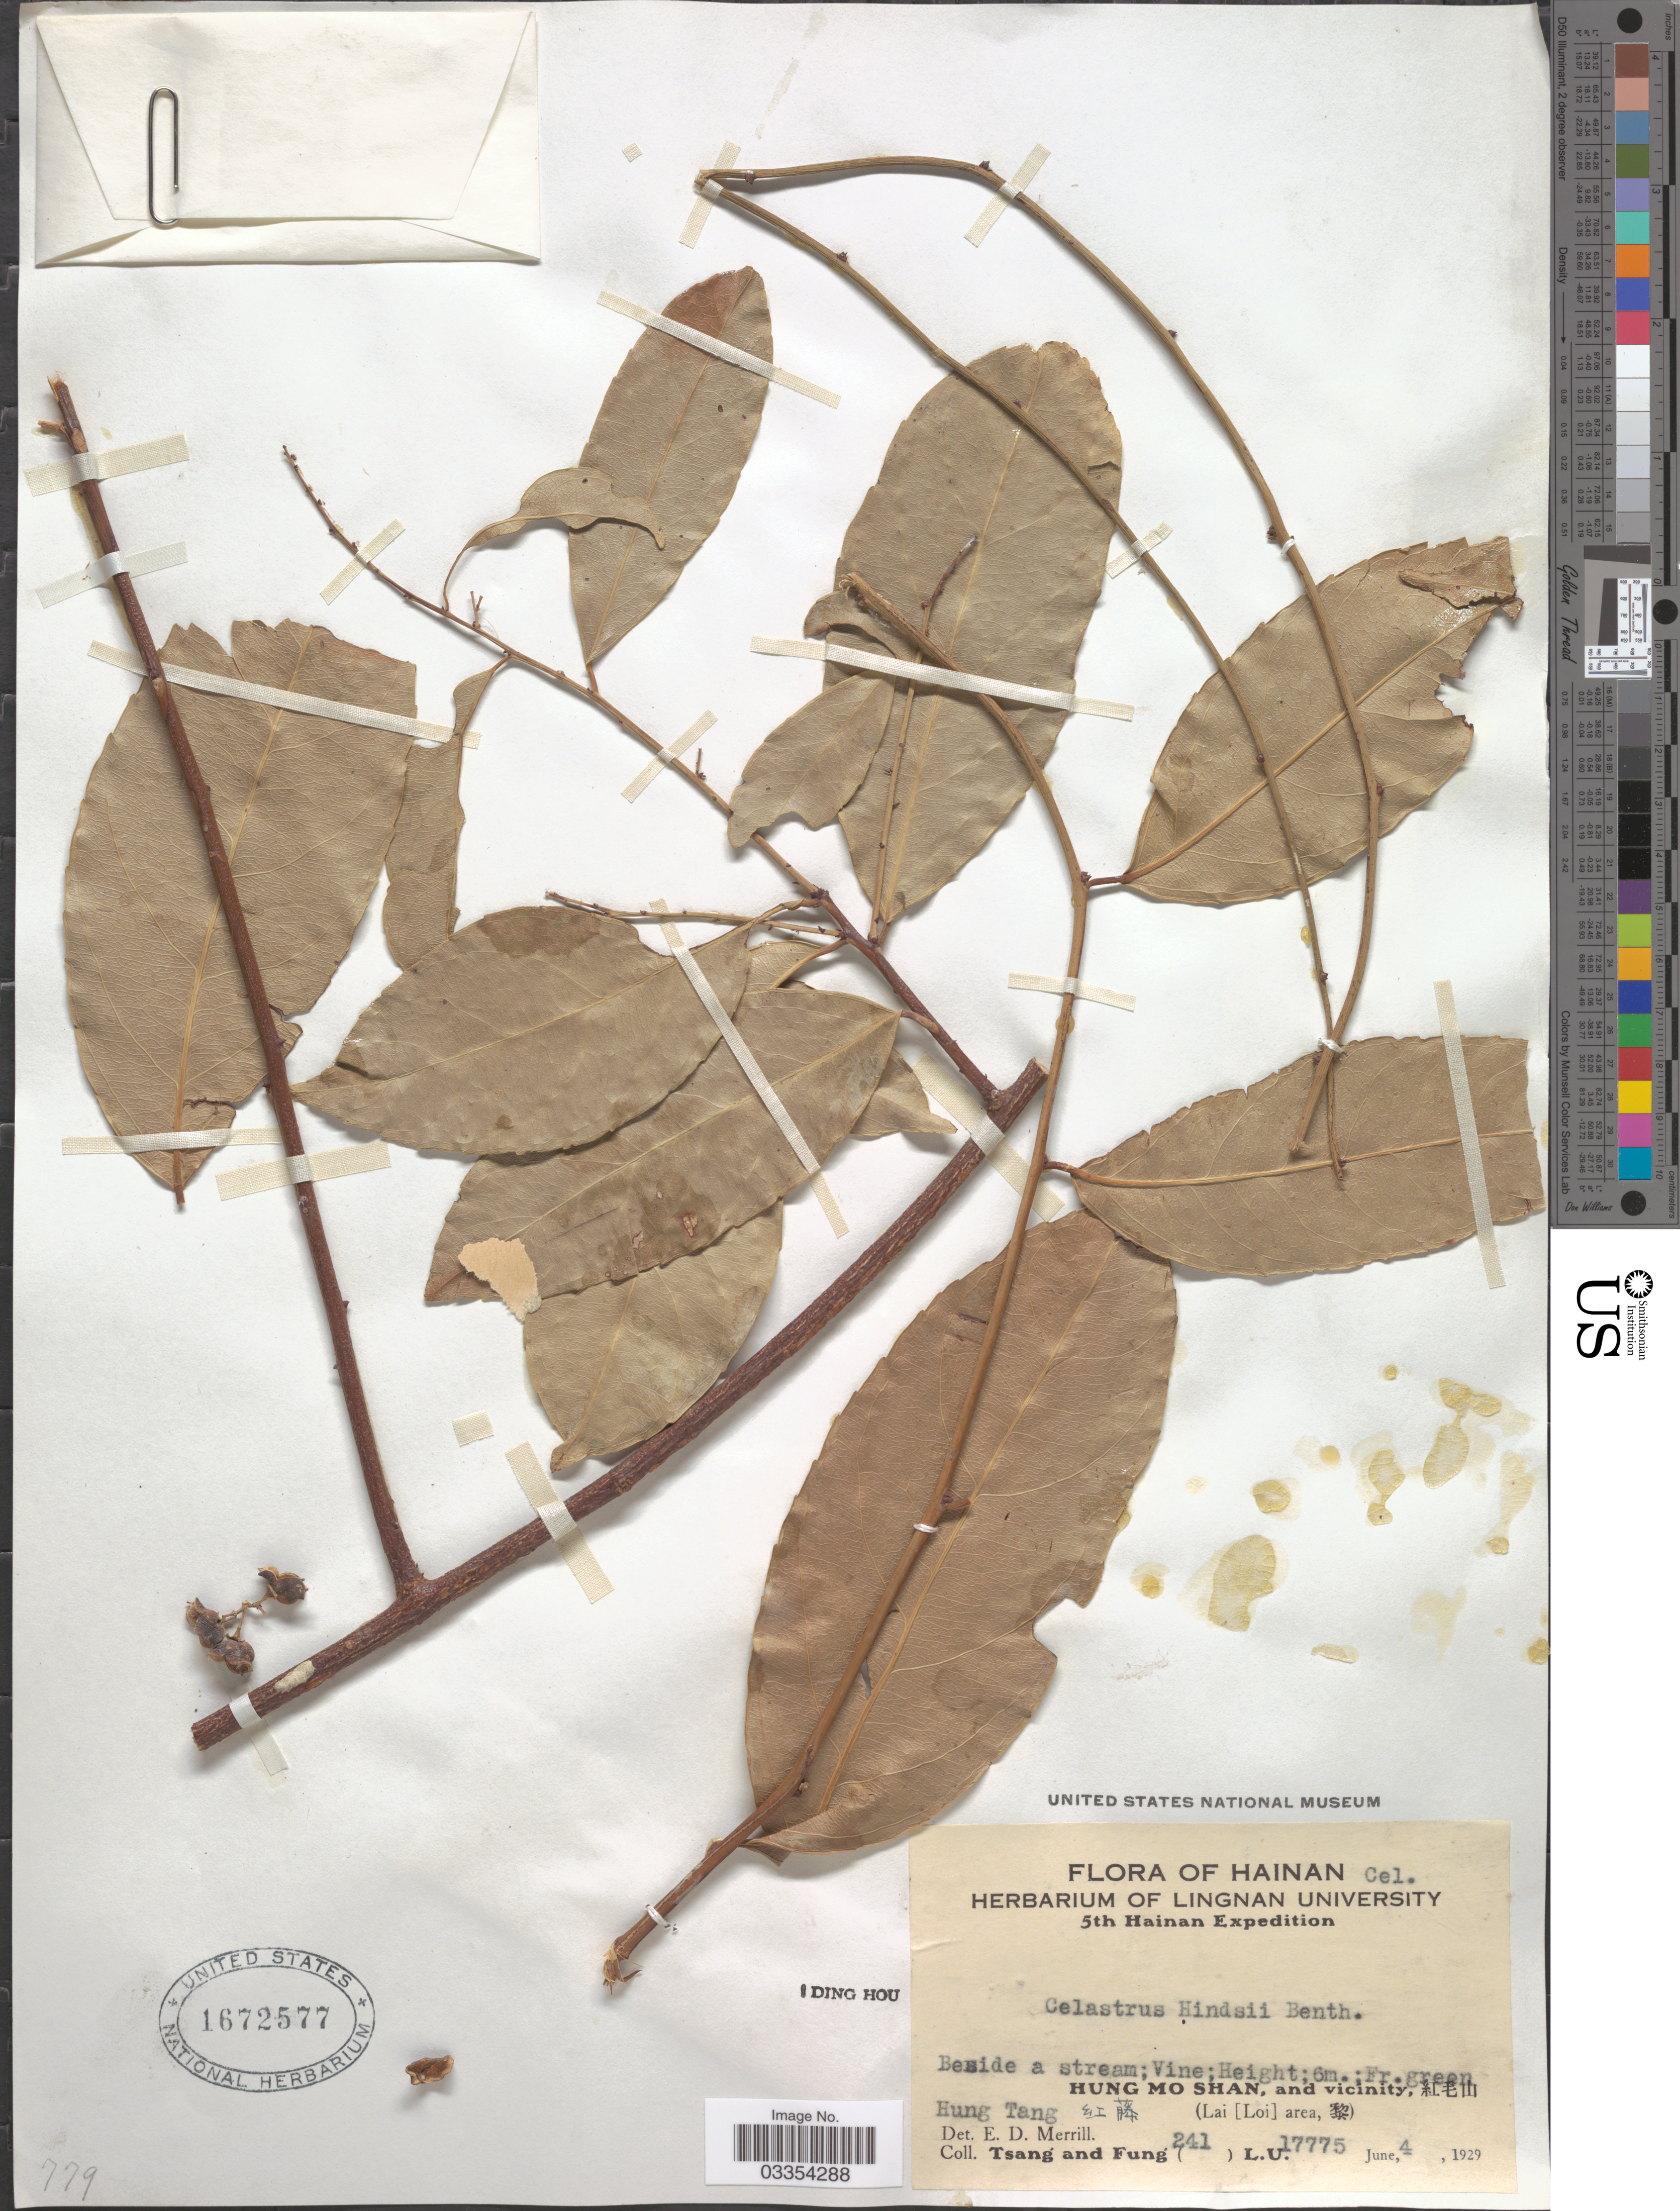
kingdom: Plantae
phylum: Tracheophyta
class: Magnoliopsida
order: Celastrales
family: Celastraceae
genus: Celastrus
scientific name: Celastrus hindsii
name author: Benth.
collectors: -. T'sang & Fung, --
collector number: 241 L.U. 17775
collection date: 1929-06-04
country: China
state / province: Hainan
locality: Hung Mo Shan, and vicinity, X. Hung Tang X. (Lai [Loi] area, X).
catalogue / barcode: US 1672577